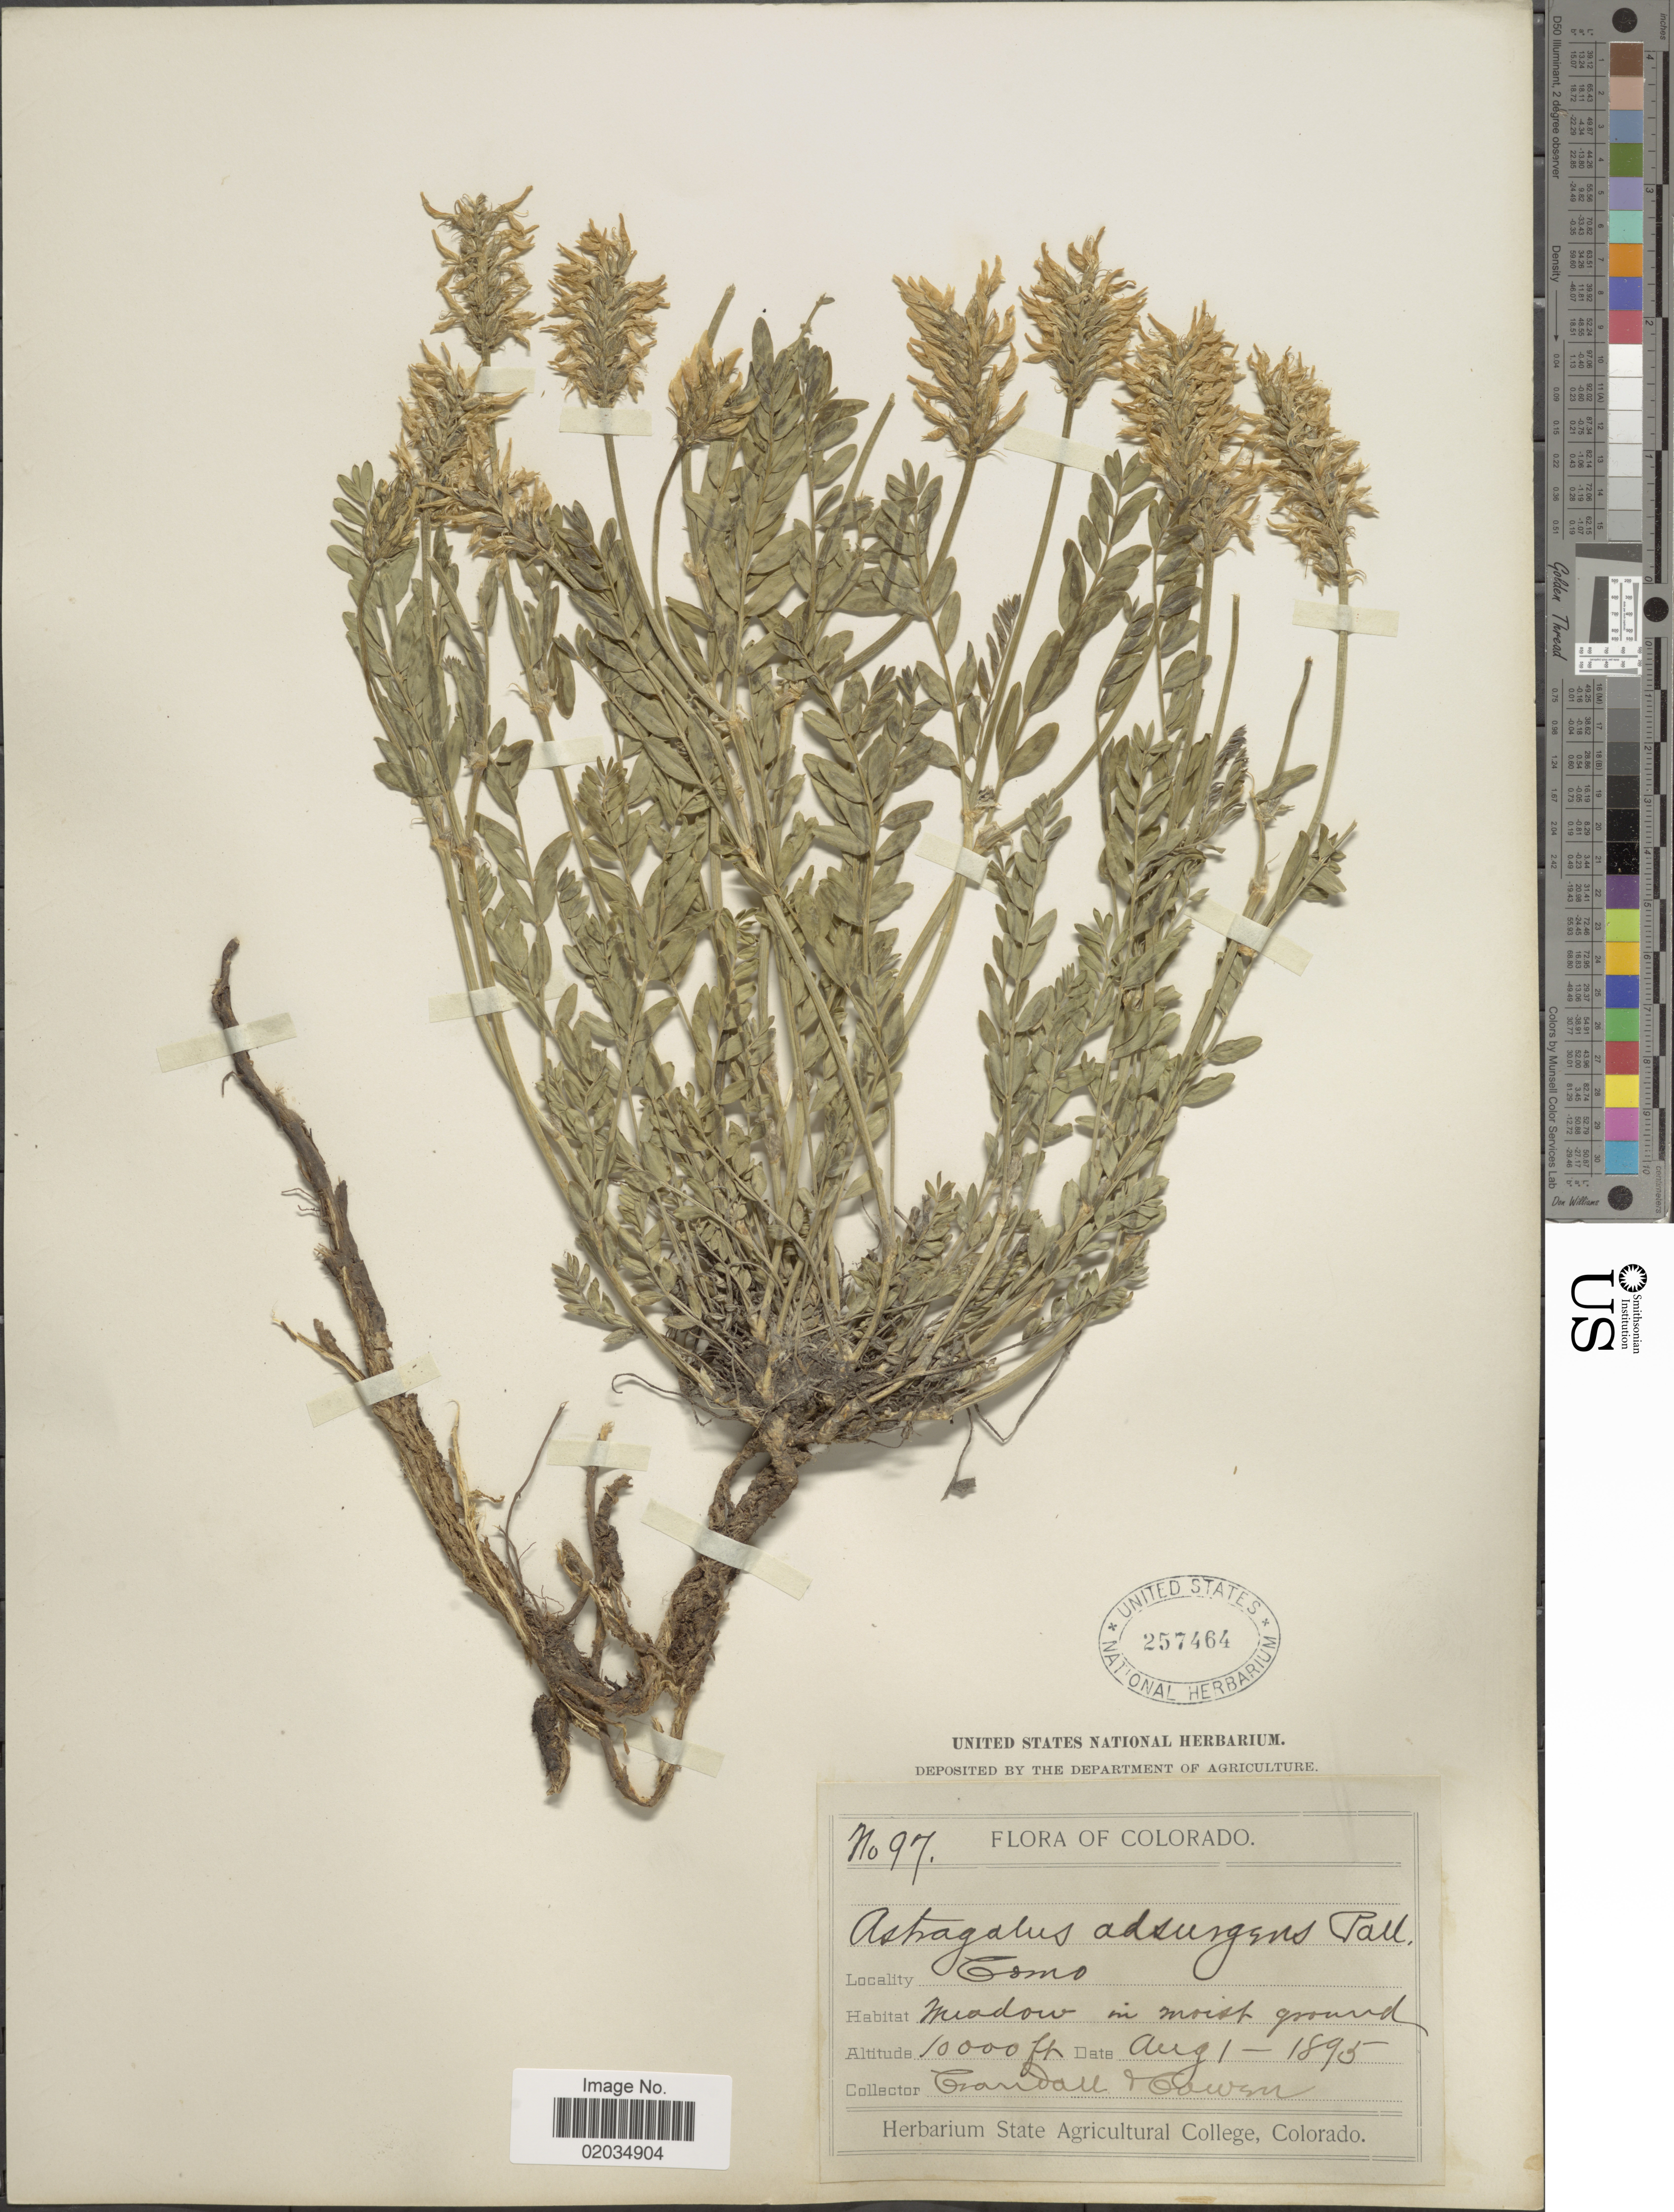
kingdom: Plantae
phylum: Tracheophyta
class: Magnoliopsida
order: Fabales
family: Fabaceae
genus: Astragalus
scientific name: Astragalus striatus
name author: Nutt.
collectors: -. Crandall & -. Cowen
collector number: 97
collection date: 1895-08-01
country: United States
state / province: Colorado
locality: Como meadow in Moist ground.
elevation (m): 3048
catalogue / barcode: US 257464